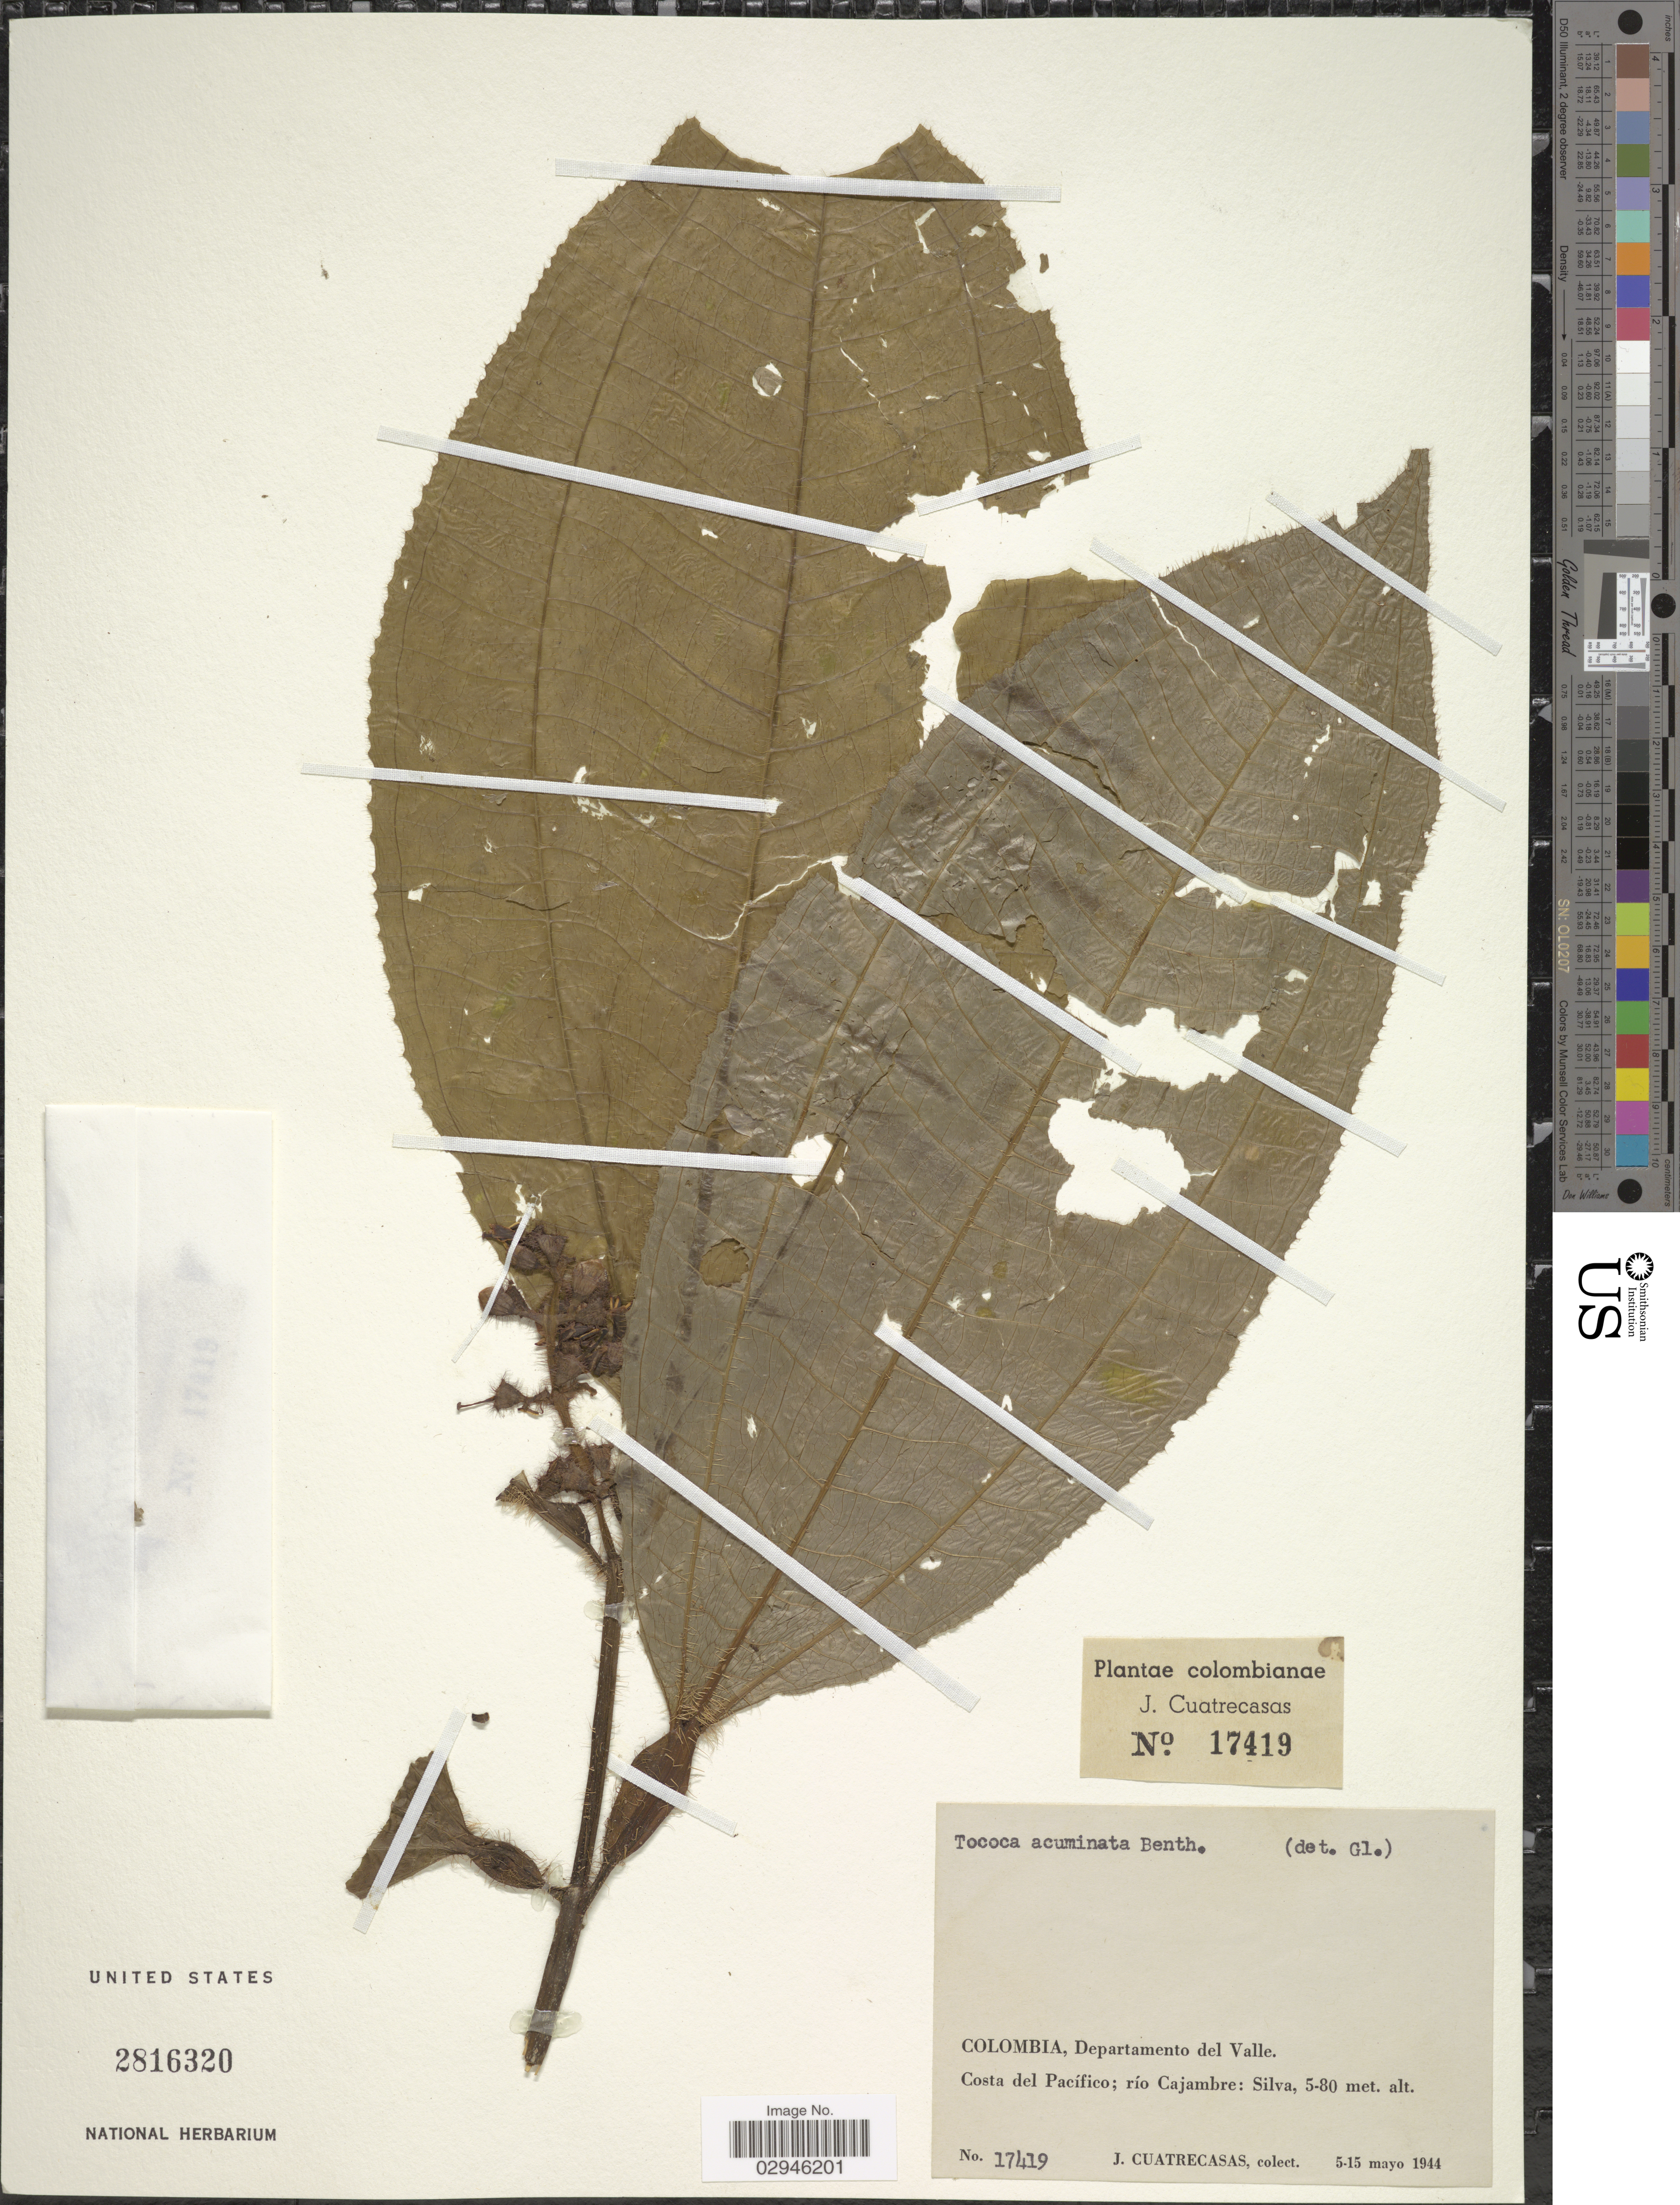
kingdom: Plantae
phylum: Tracheophyta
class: Magnoliopsida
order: Myrtales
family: Melastomataceae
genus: Tococa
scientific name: Tococa acuminata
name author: Benth.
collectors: J. Cuatrecasas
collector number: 17419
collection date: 1944-05-05/1944-05-15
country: Colombia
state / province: Valle del Cauca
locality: Departamento del Valle. Costa del Pacífico: río Cajambre: Silva.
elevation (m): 5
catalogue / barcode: US 2816320